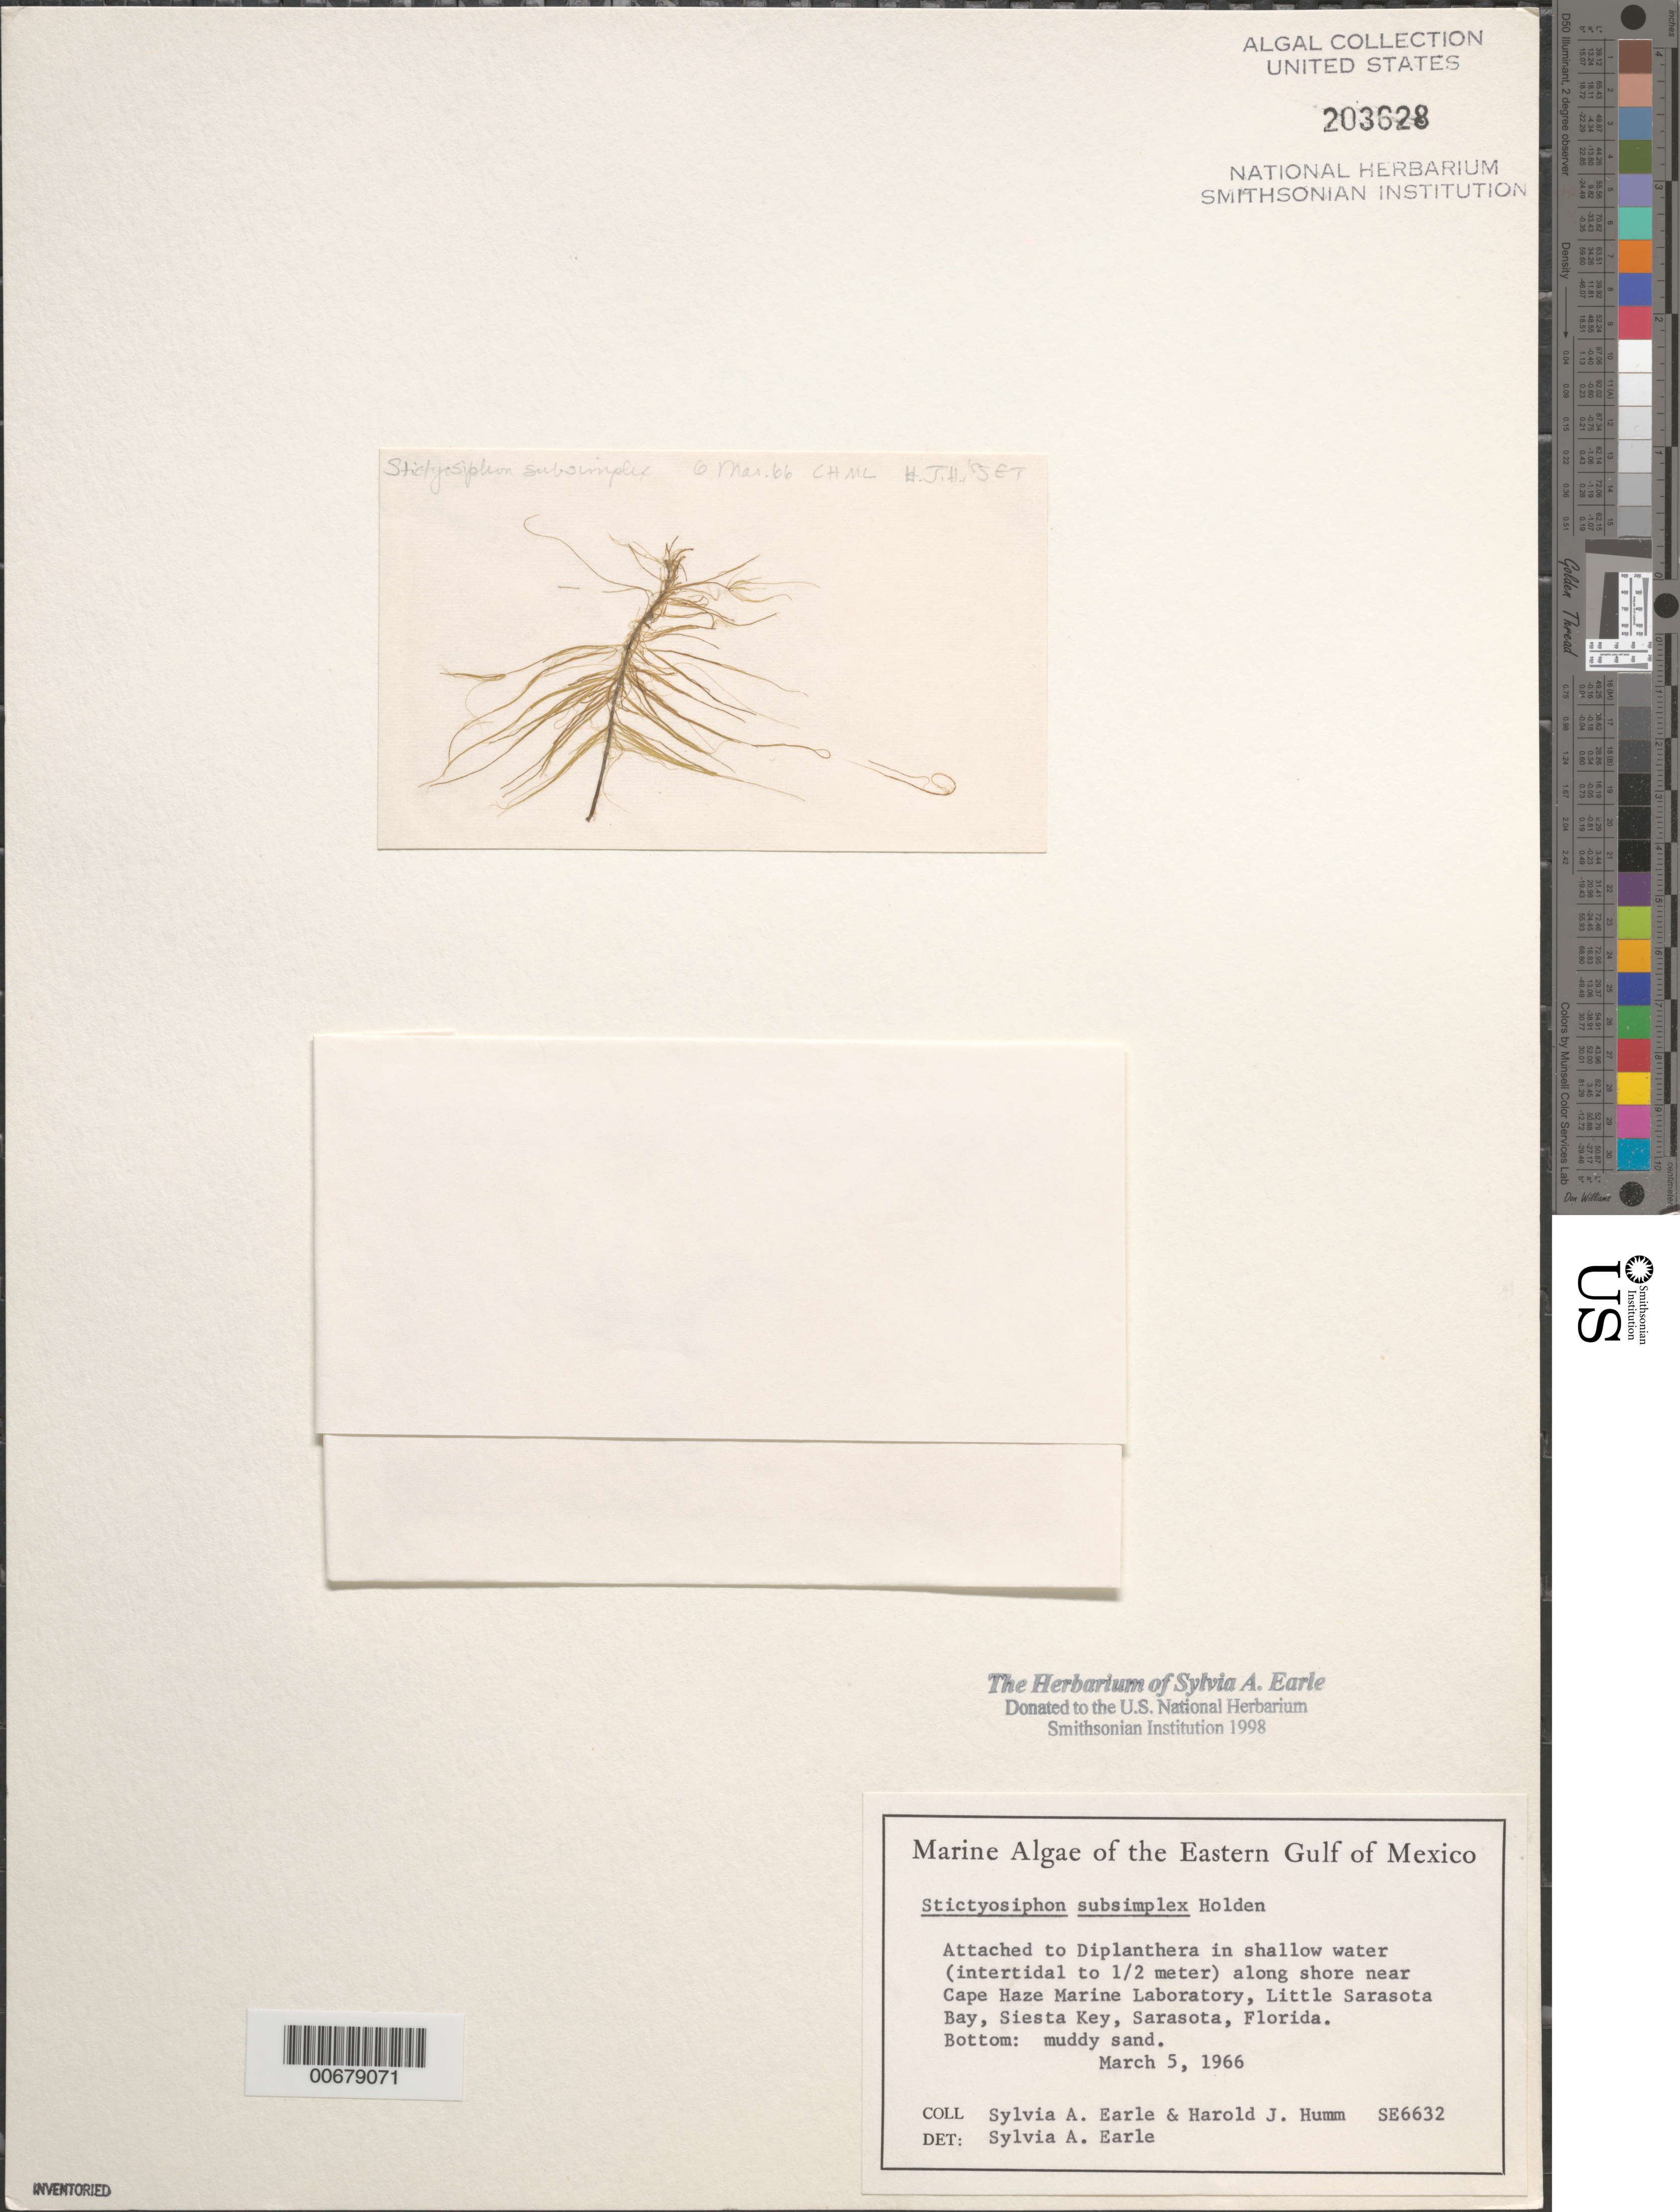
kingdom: Chromista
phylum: Ochrophyta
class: Phaeophyceae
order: Ectocarpales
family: Chordariaceae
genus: Stictyosiphon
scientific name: Stictyosiphon subsimplex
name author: I. Holden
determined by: Earle, S. A.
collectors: S. A. Earle & H. J. Humm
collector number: SE 6632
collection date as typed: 05 Mar 1966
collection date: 1966-03-05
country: United States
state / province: Florida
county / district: Sarasota County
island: Siesta Key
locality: Little Sarasota Bay, near Cape Haze Marine Laboratory, Sarasota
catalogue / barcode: US 203628